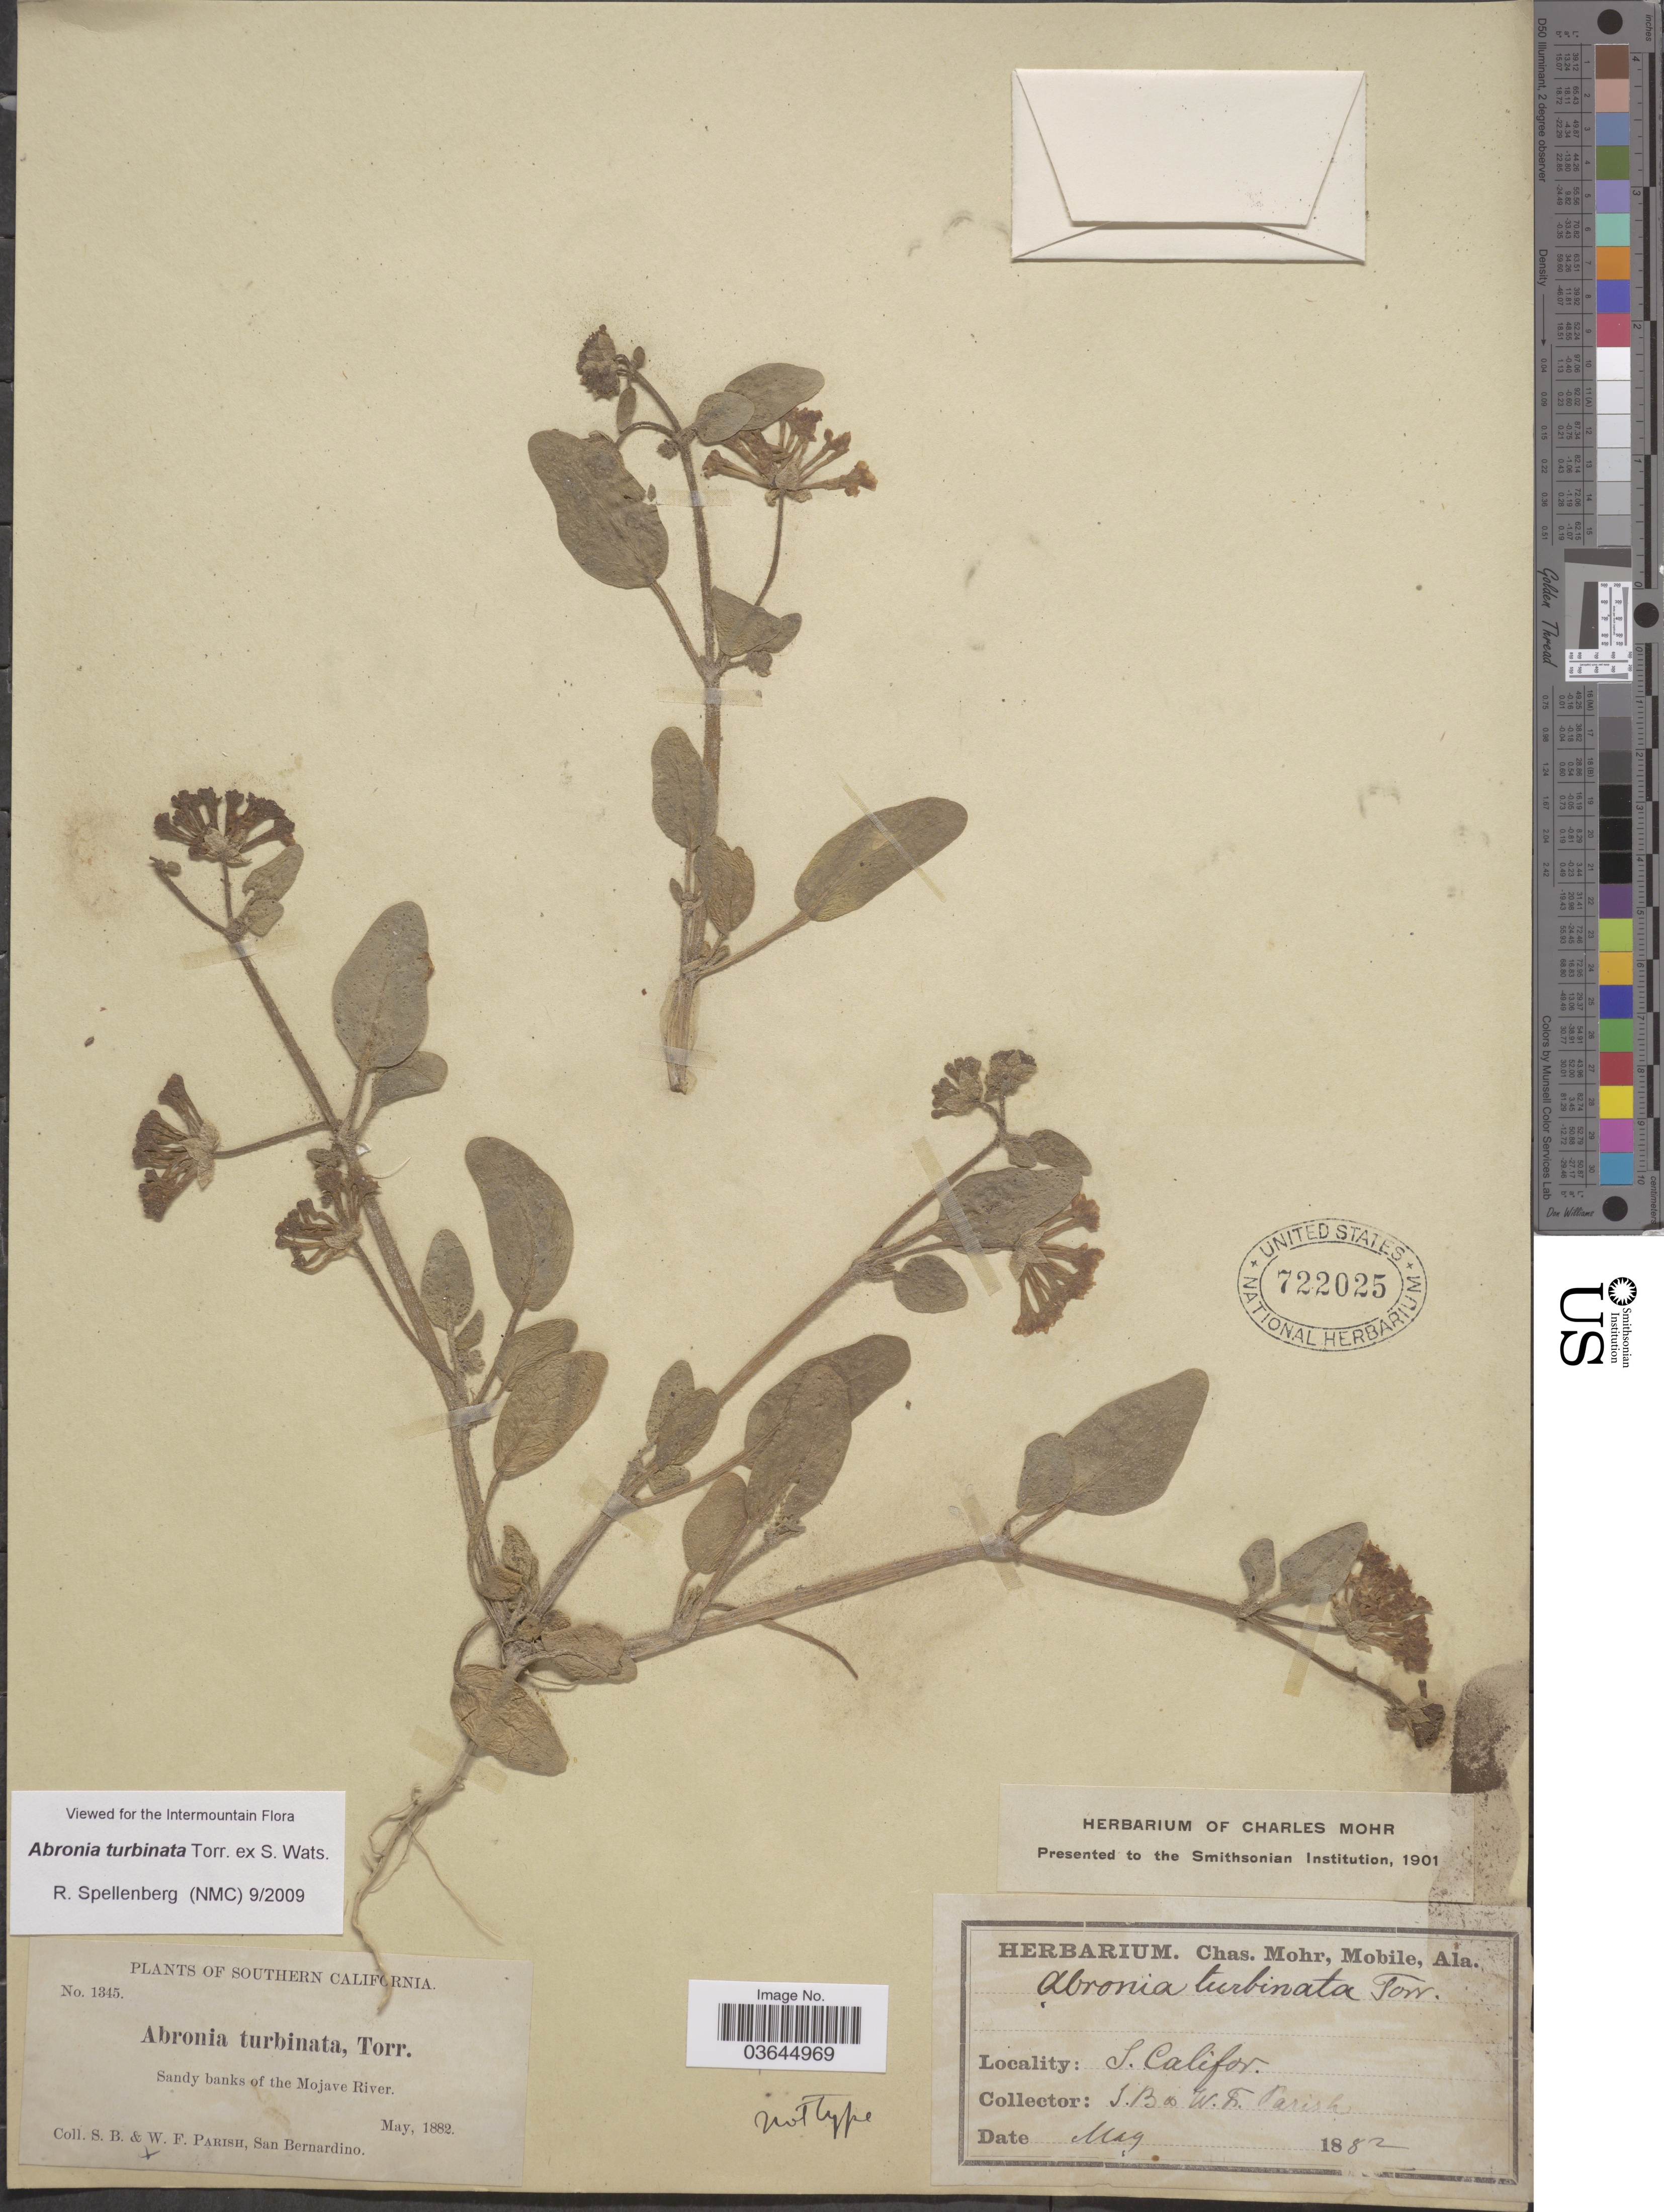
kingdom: Plantae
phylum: Tracheophyta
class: Magnoliopsida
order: Caryophyllales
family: Nyctaginaceae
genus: Abronia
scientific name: Abronia turbinata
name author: Torr. ex S. Watson in C. King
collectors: S. B. Parish & W. F. Parish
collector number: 1345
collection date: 1882-05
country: United States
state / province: California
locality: Southern California. Sandy banks of the Mojave River.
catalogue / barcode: US 722025